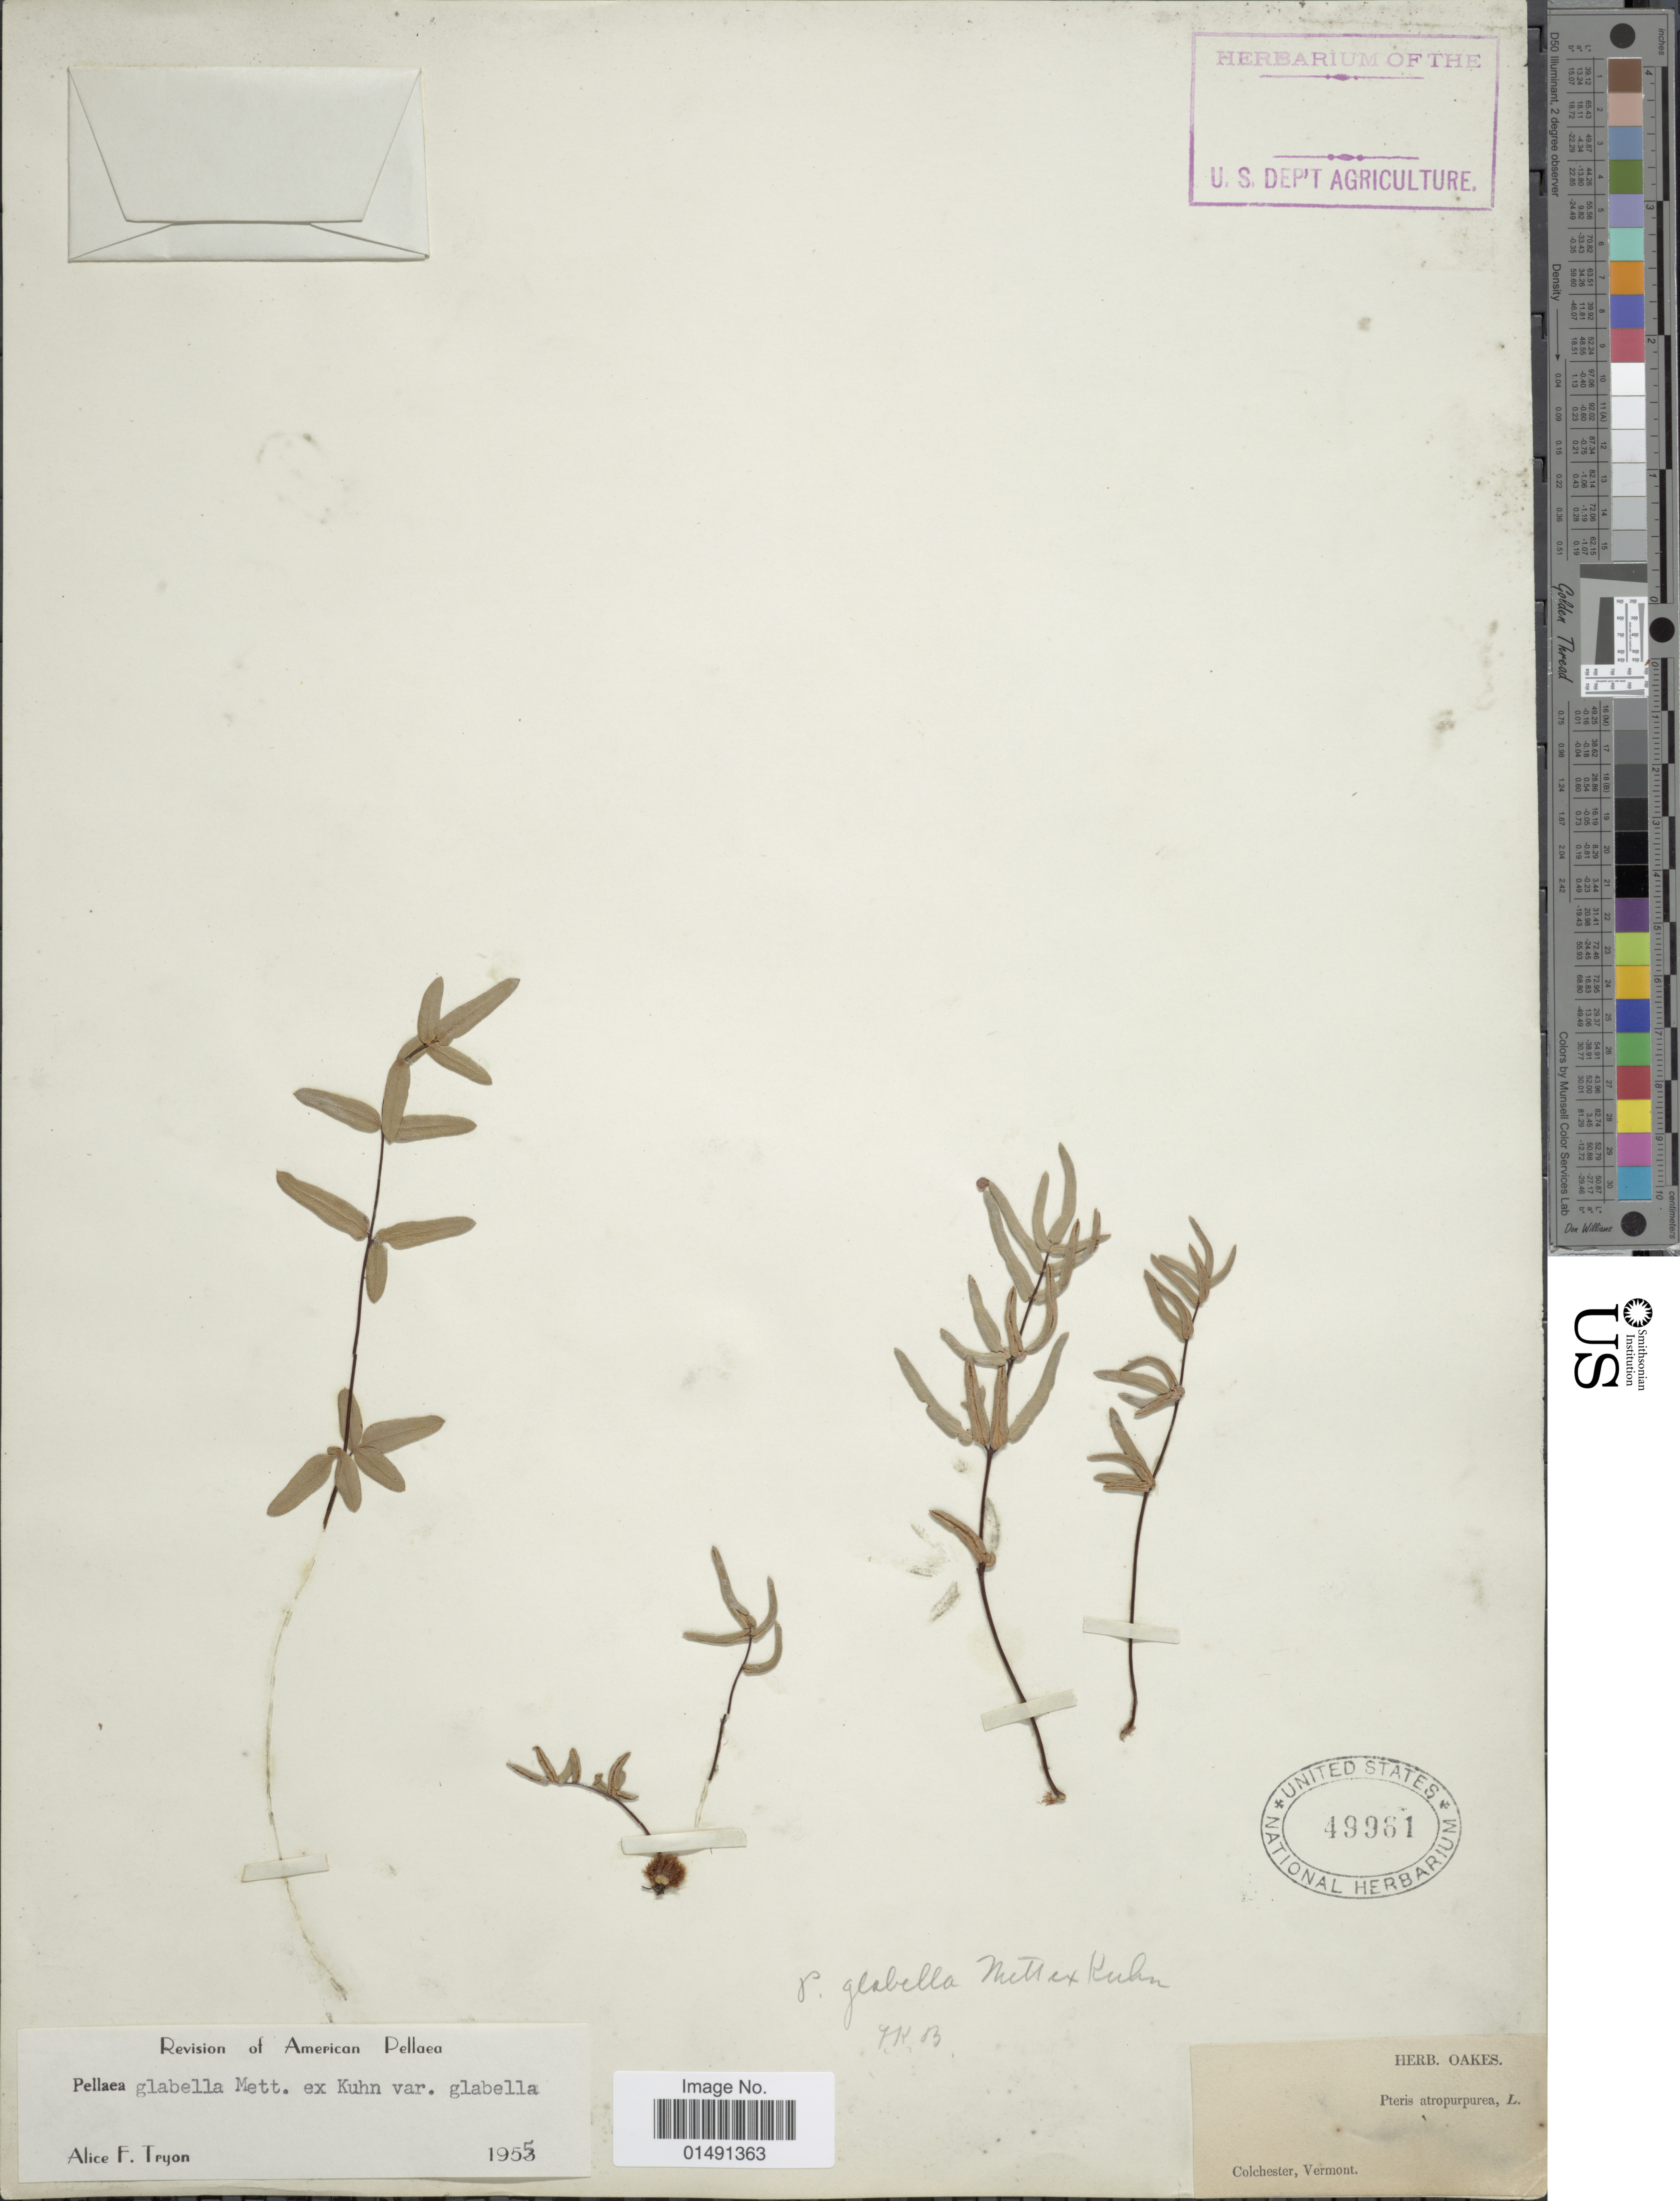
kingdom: Plantae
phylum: Tracheophyta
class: Polypodiopsida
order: Polypodiales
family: Pteridaceae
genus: Pellaea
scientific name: Pellaea glabella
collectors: ex herb. Oakes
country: United States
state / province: Vermont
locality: Colchester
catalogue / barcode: US 49961